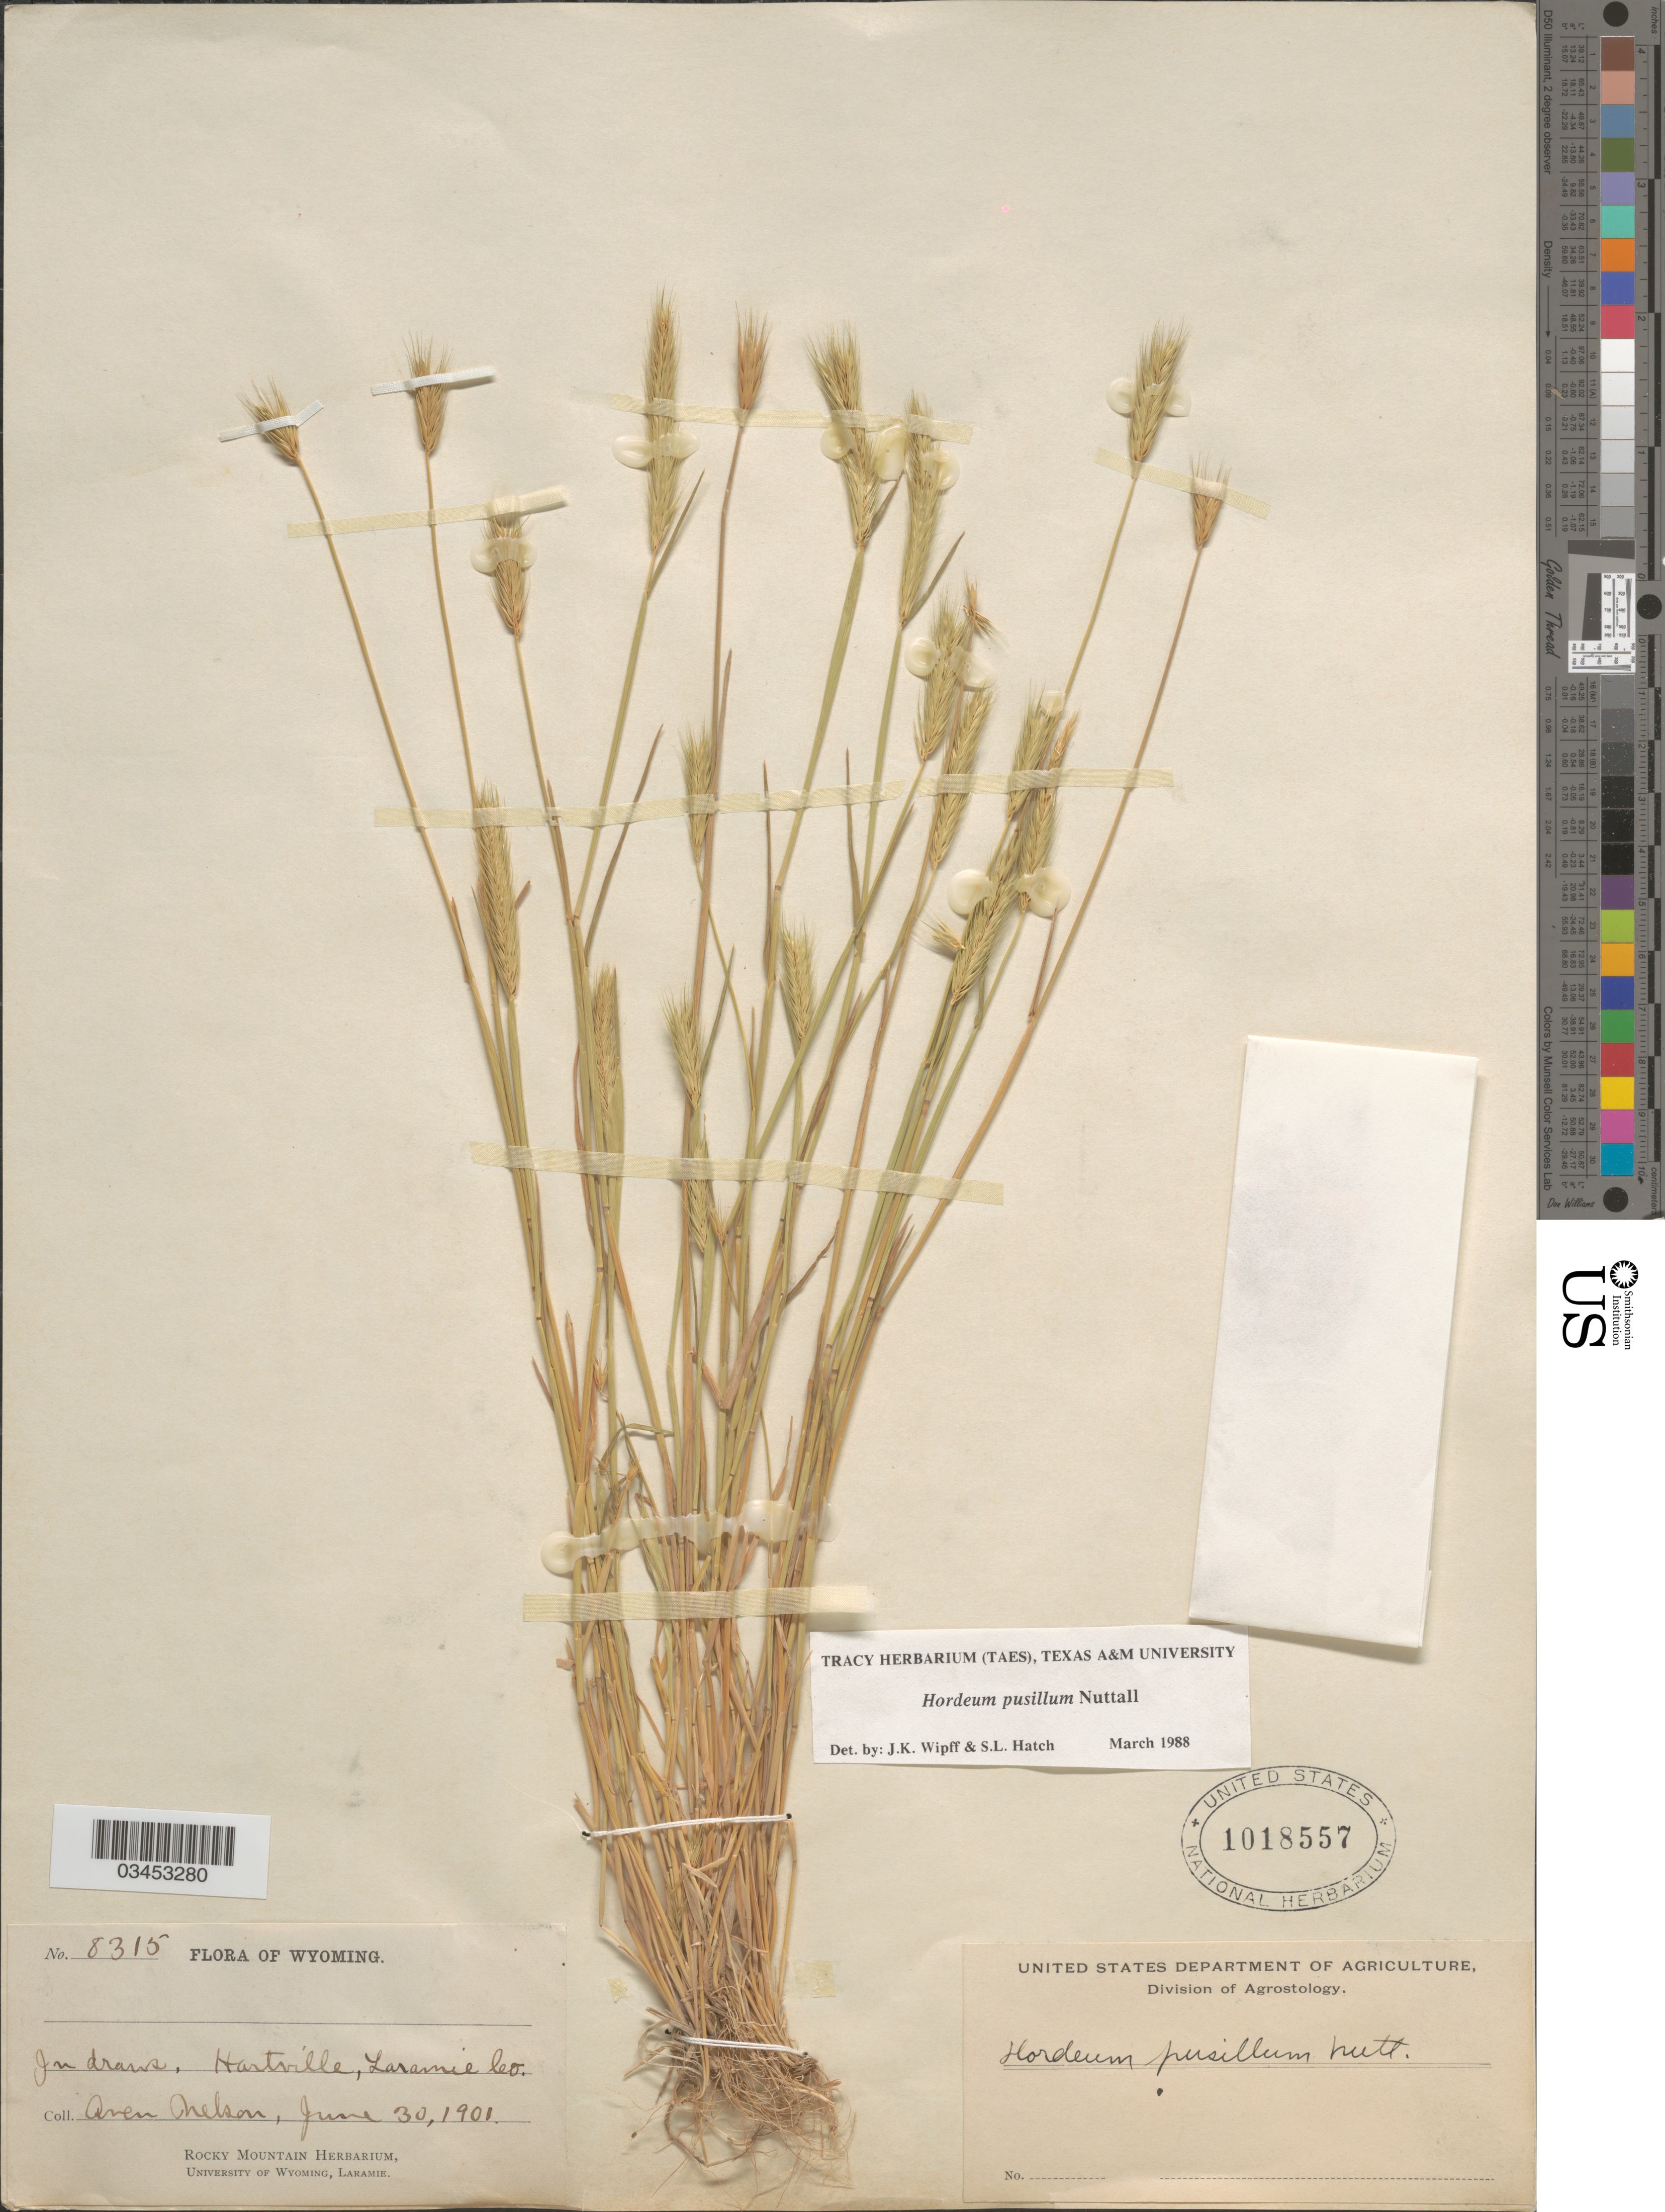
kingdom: Plantae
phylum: Tracheophyta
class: Liliopsida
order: Poales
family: Poaceae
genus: Hordeum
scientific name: Hordeum pusillum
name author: Nutt.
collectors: A. Nelson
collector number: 8315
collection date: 1901-06-30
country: United States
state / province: Wyoming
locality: In draws. Hartville, Laramie Co.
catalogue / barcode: US 1018557